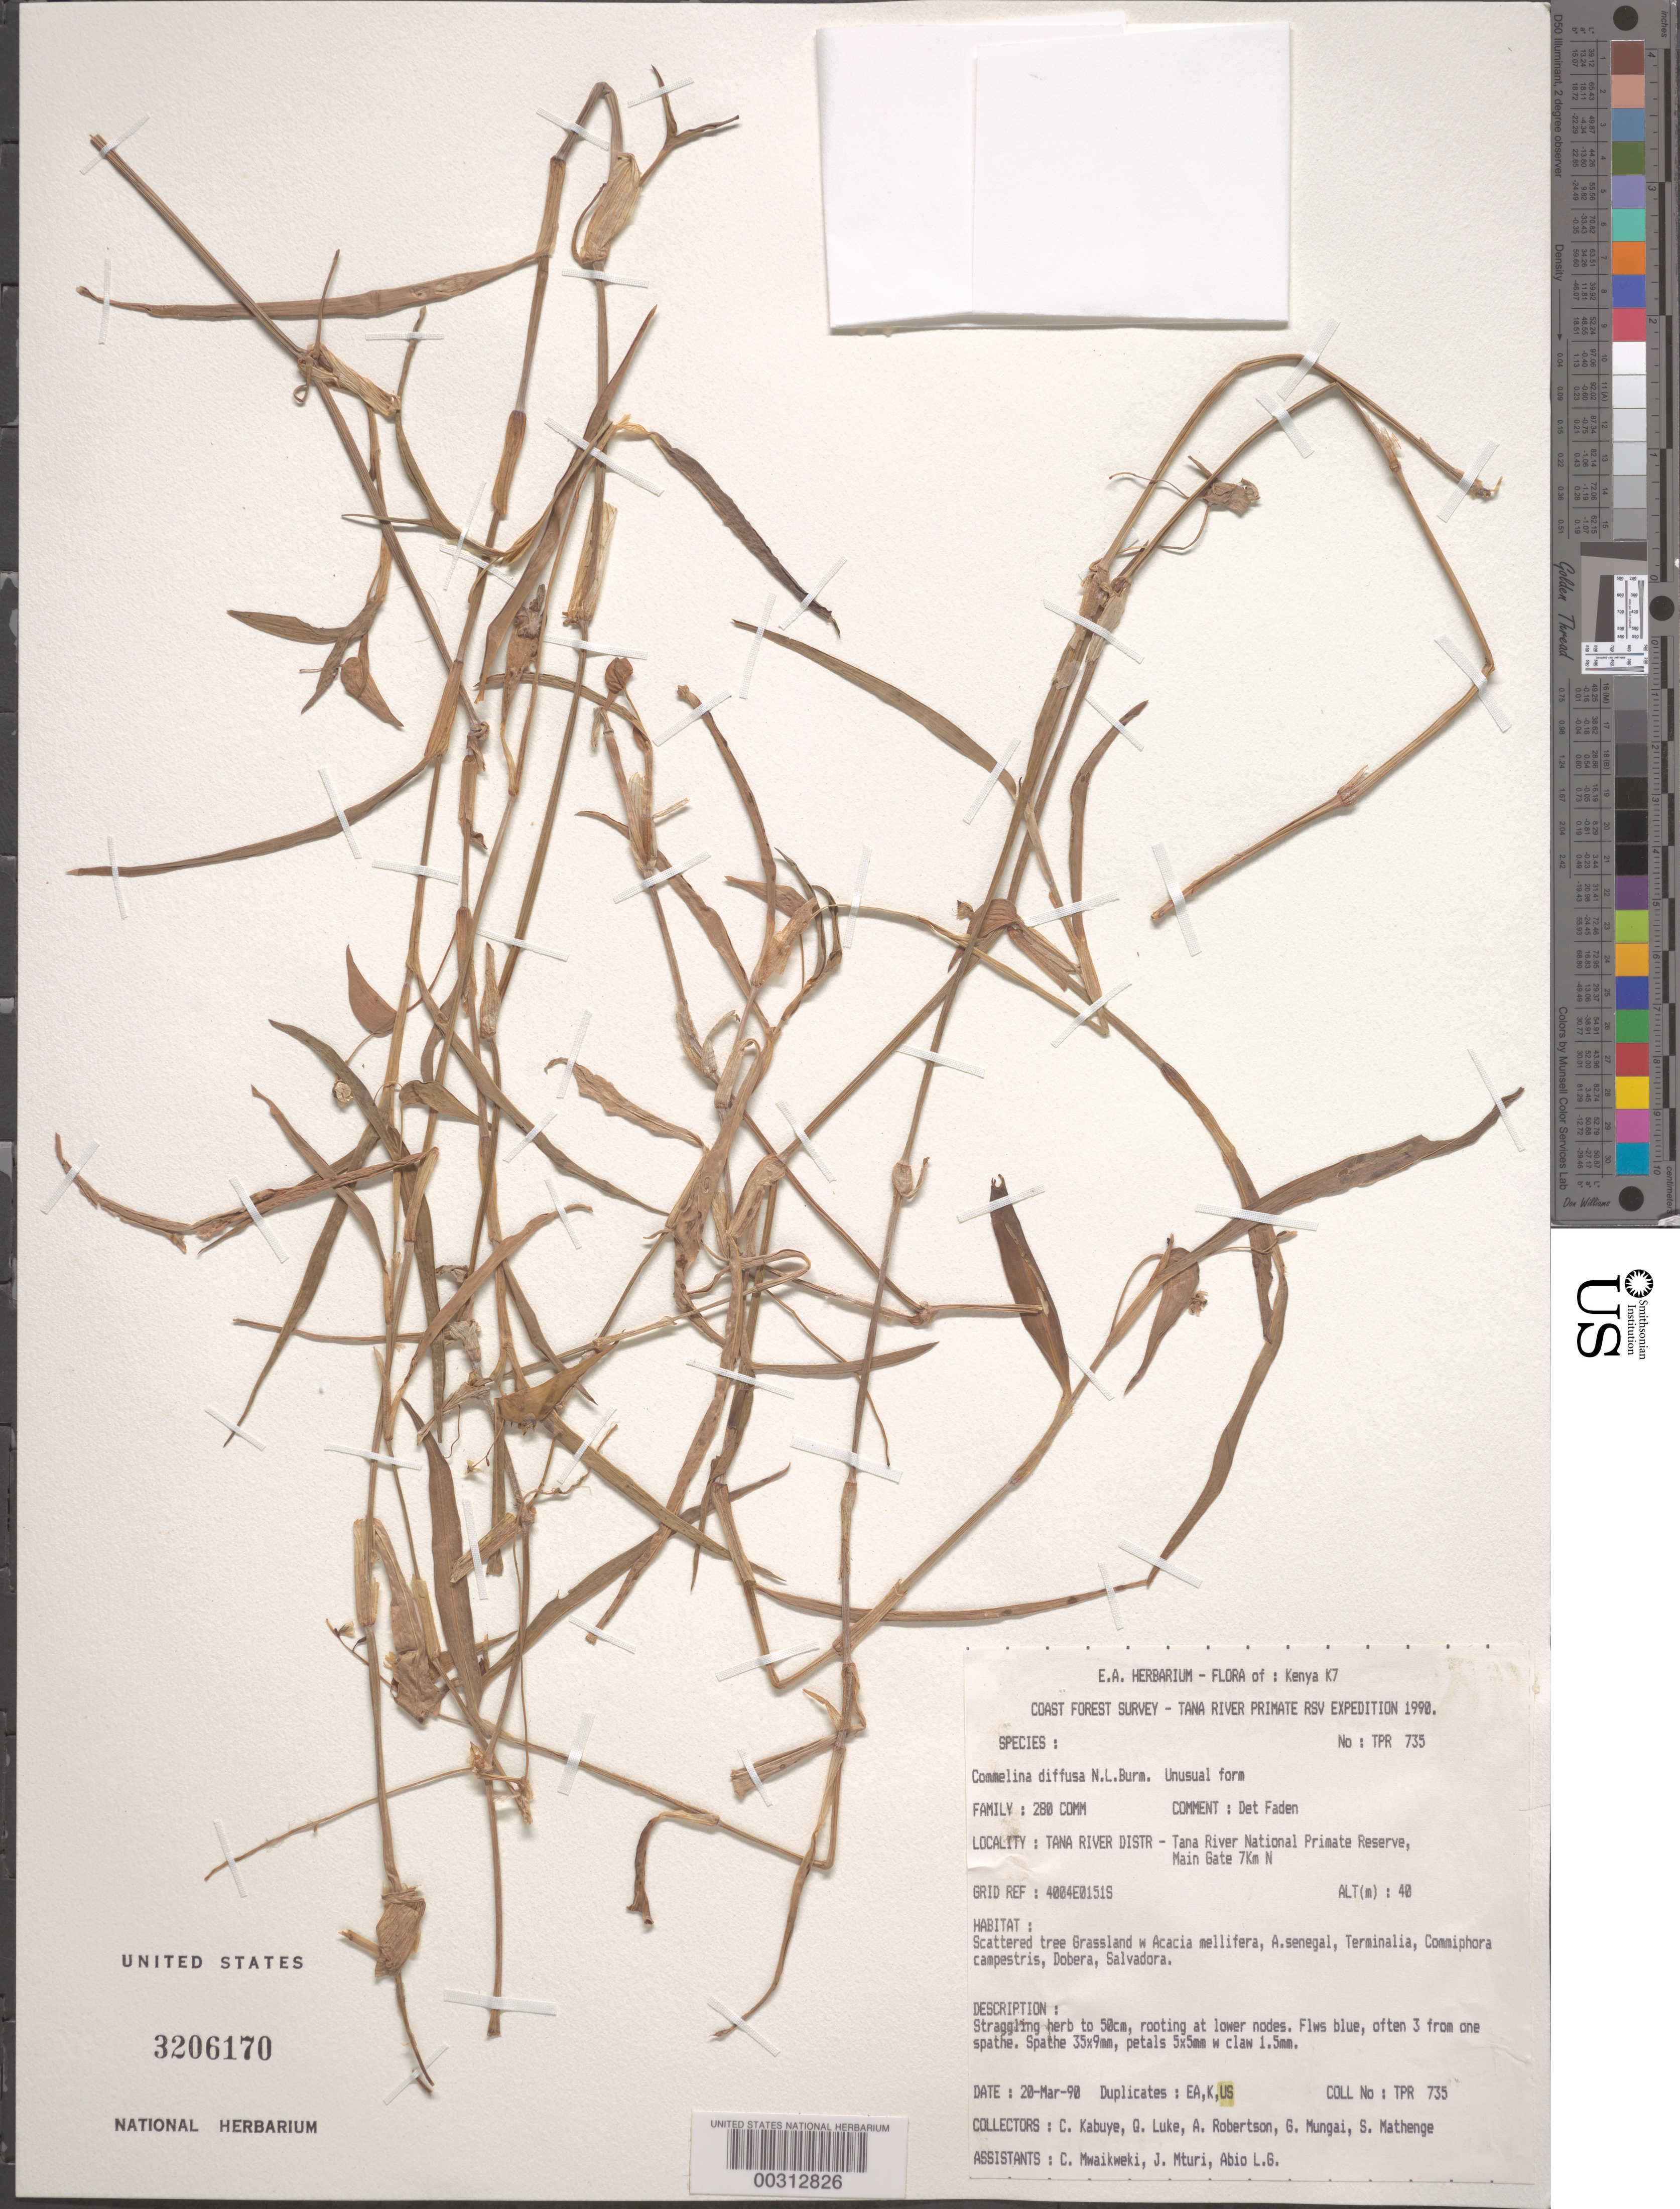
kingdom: Plantae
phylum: Tracheophyta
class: Liliopsida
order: Commelinales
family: Commelinaceae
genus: Commelina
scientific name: Commelina diffusa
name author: Burm. f.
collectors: C. Kabuye, G. Luke, A. Robertson, G. Mungai & S. Mathenge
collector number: Tpr 735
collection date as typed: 20 Mar 1990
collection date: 1990-03-20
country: Kenya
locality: Tana river national primate reserve, main gate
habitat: Scattered tree grassland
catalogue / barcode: US 3206170